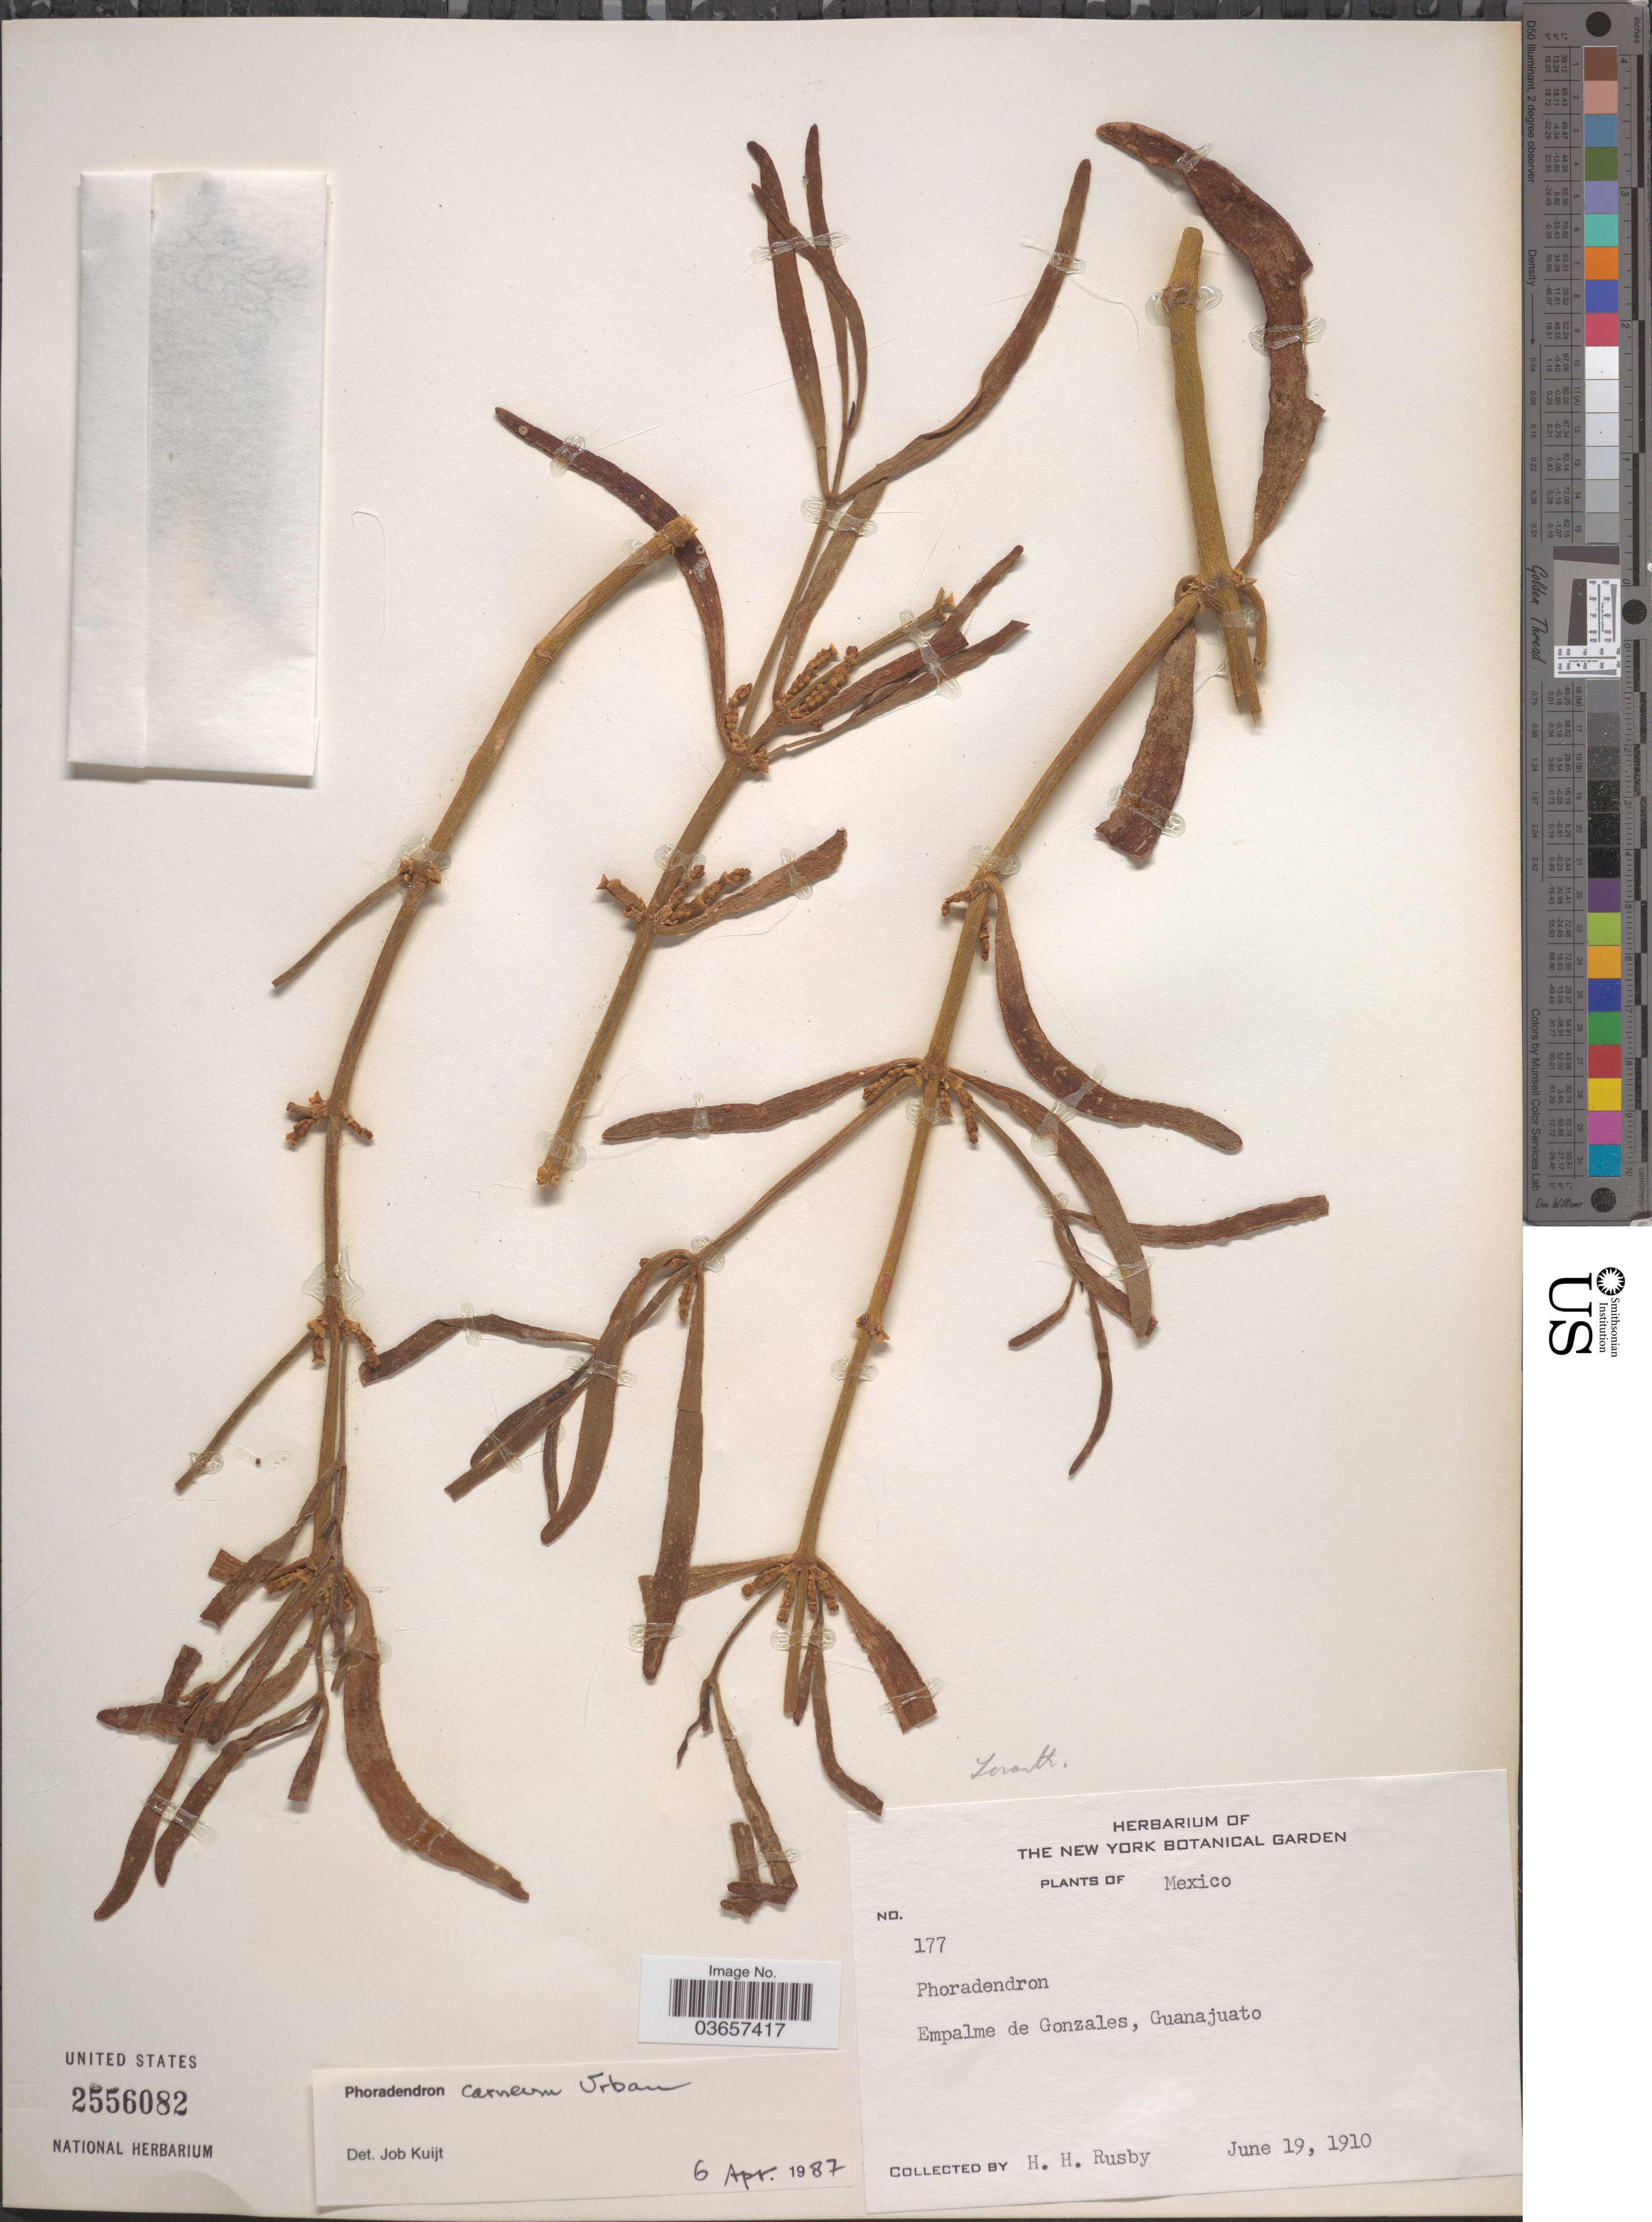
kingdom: Plantae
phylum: Tracheophyta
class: Magnoliopsida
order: Santalales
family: Viscaceae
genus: Phoradendron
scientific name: Phoradendron carneum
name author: Urb.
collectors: H. H. Rusby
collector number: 177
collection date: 1910-06-19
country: Mexico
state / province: Guanajuato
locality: Empalme de Gonzales.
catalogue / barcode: US 2556082